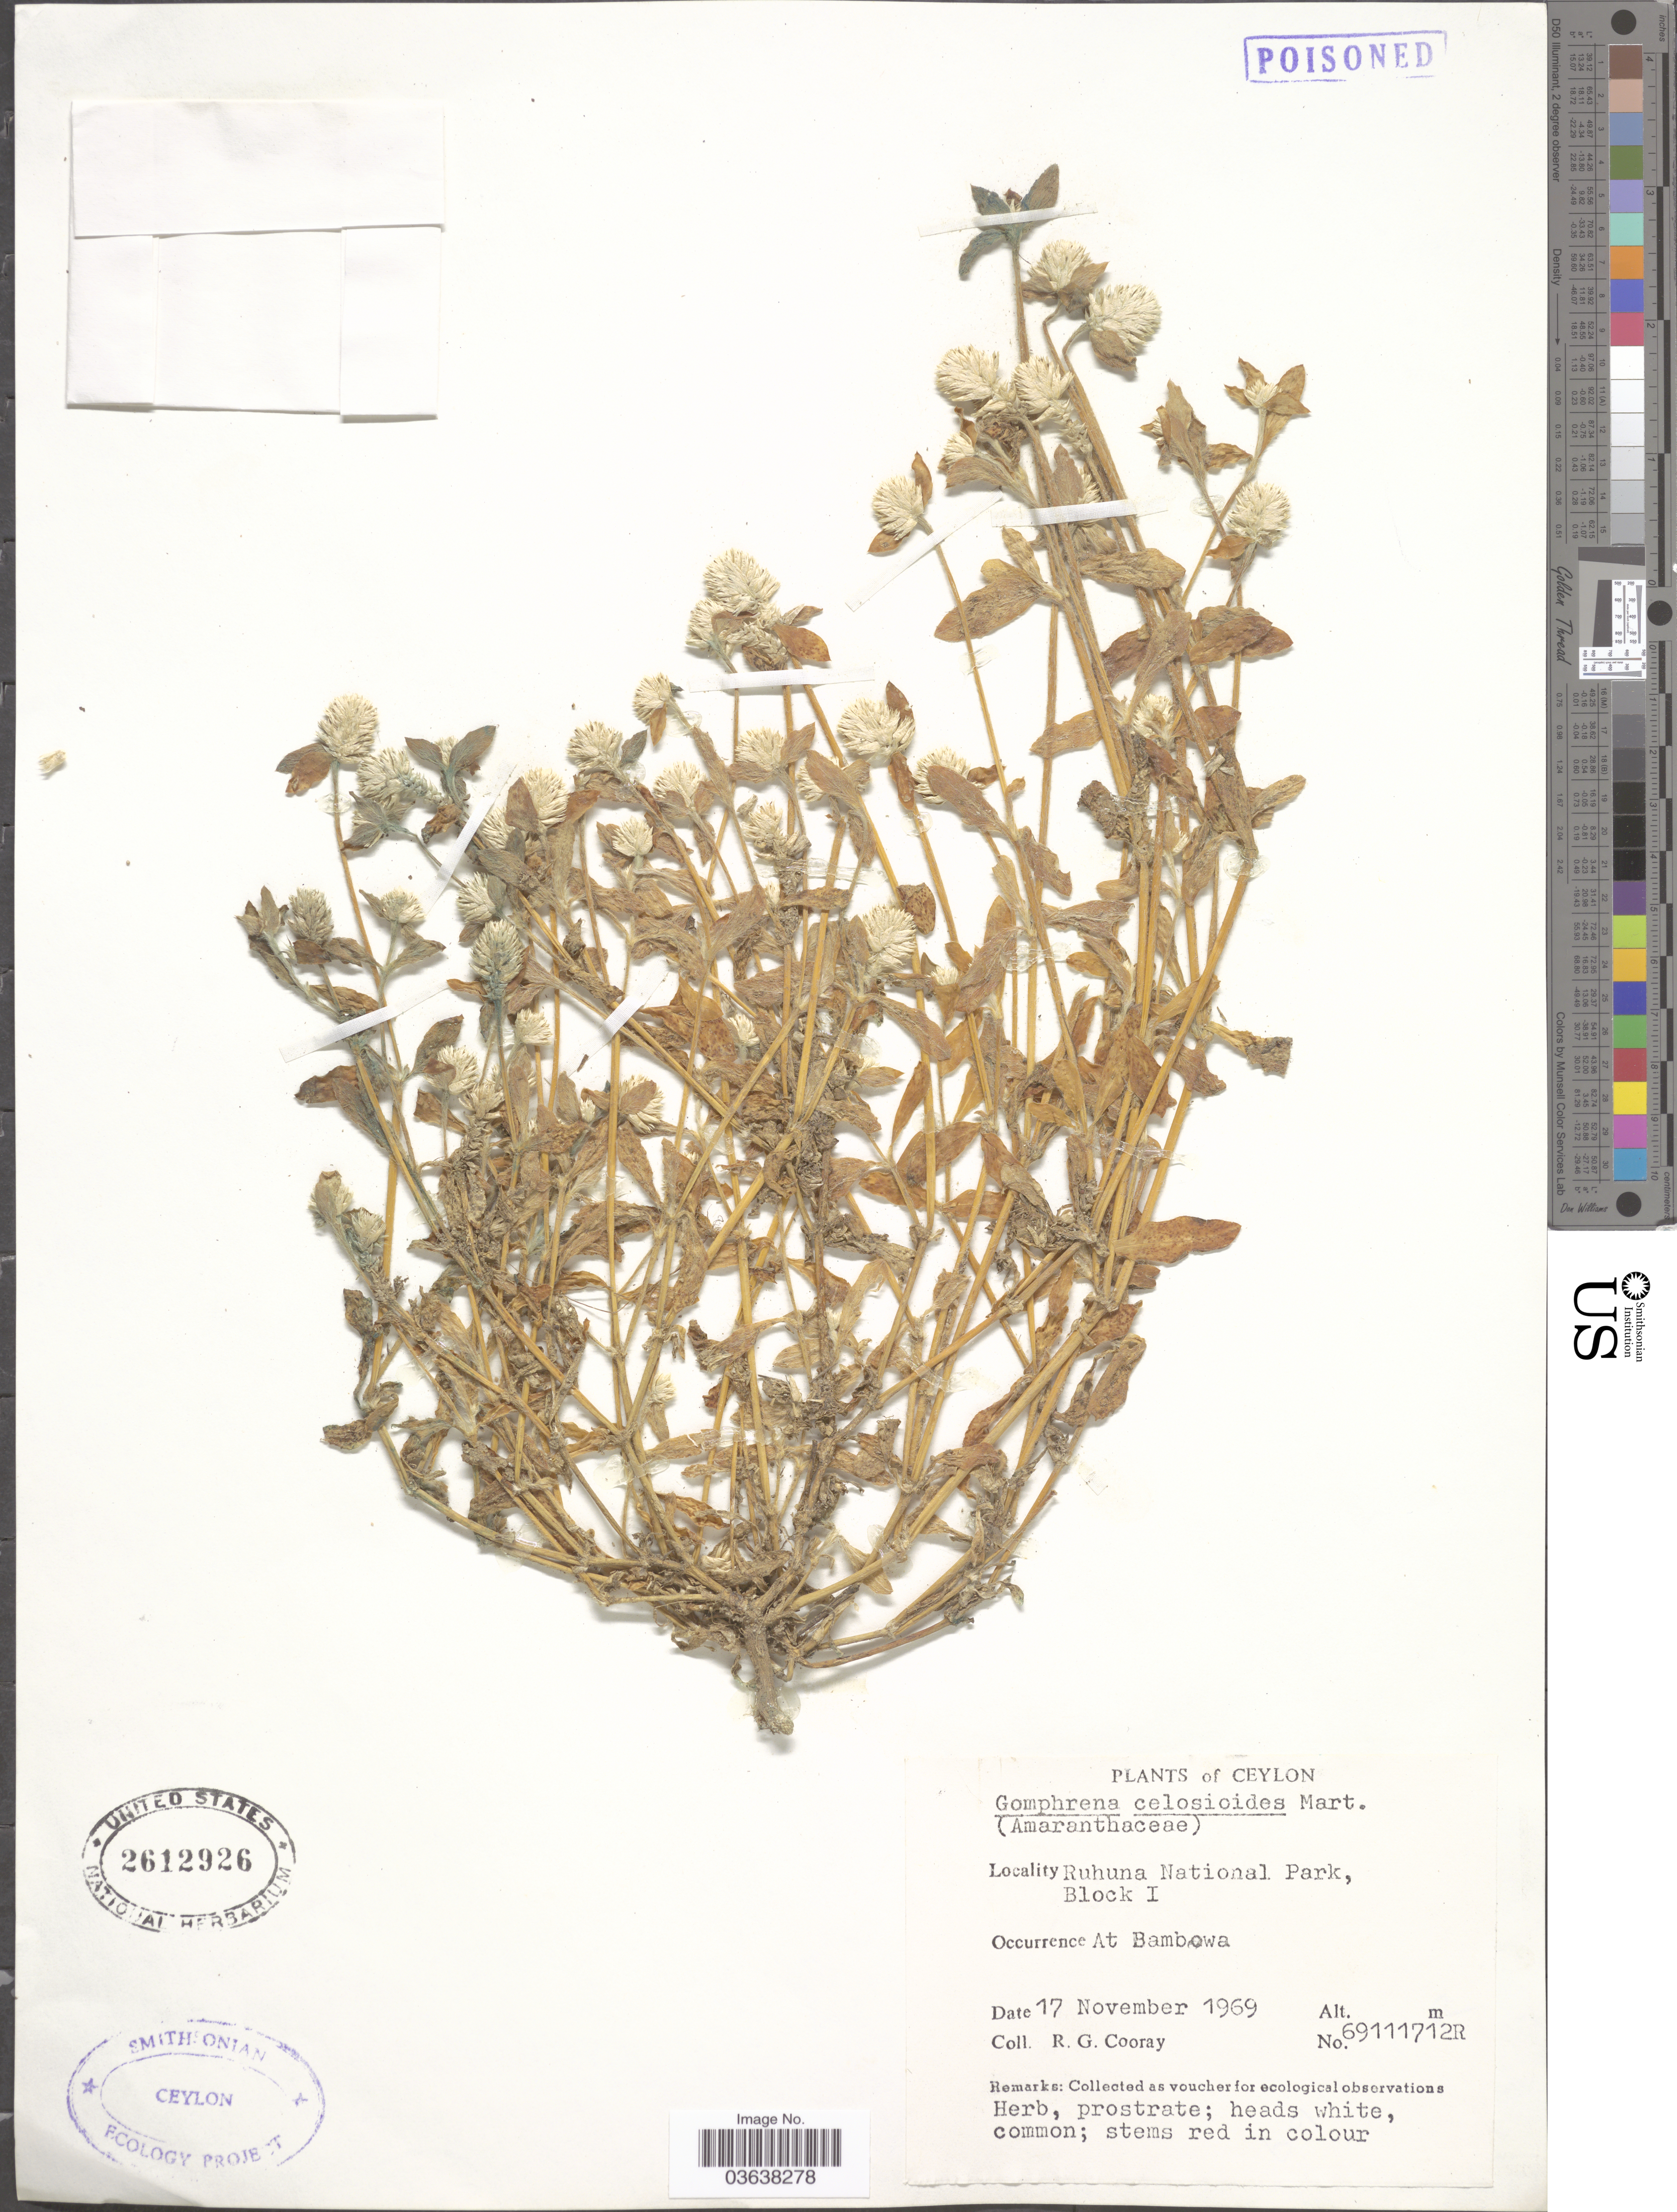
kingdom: Plantae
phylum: Tracheophyta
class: Magnoliopsida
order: Caryophyllales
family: Amaranthaceae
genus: Gomphrena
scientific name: Gomphrena celosioides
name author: Mart.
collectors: R. Cooray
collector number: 69111712R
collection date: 1969-11-17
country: Sri Lanka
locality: Ceylon. Ruhuna National Park, Block I. At Bambowa.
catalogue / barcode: US 2612926